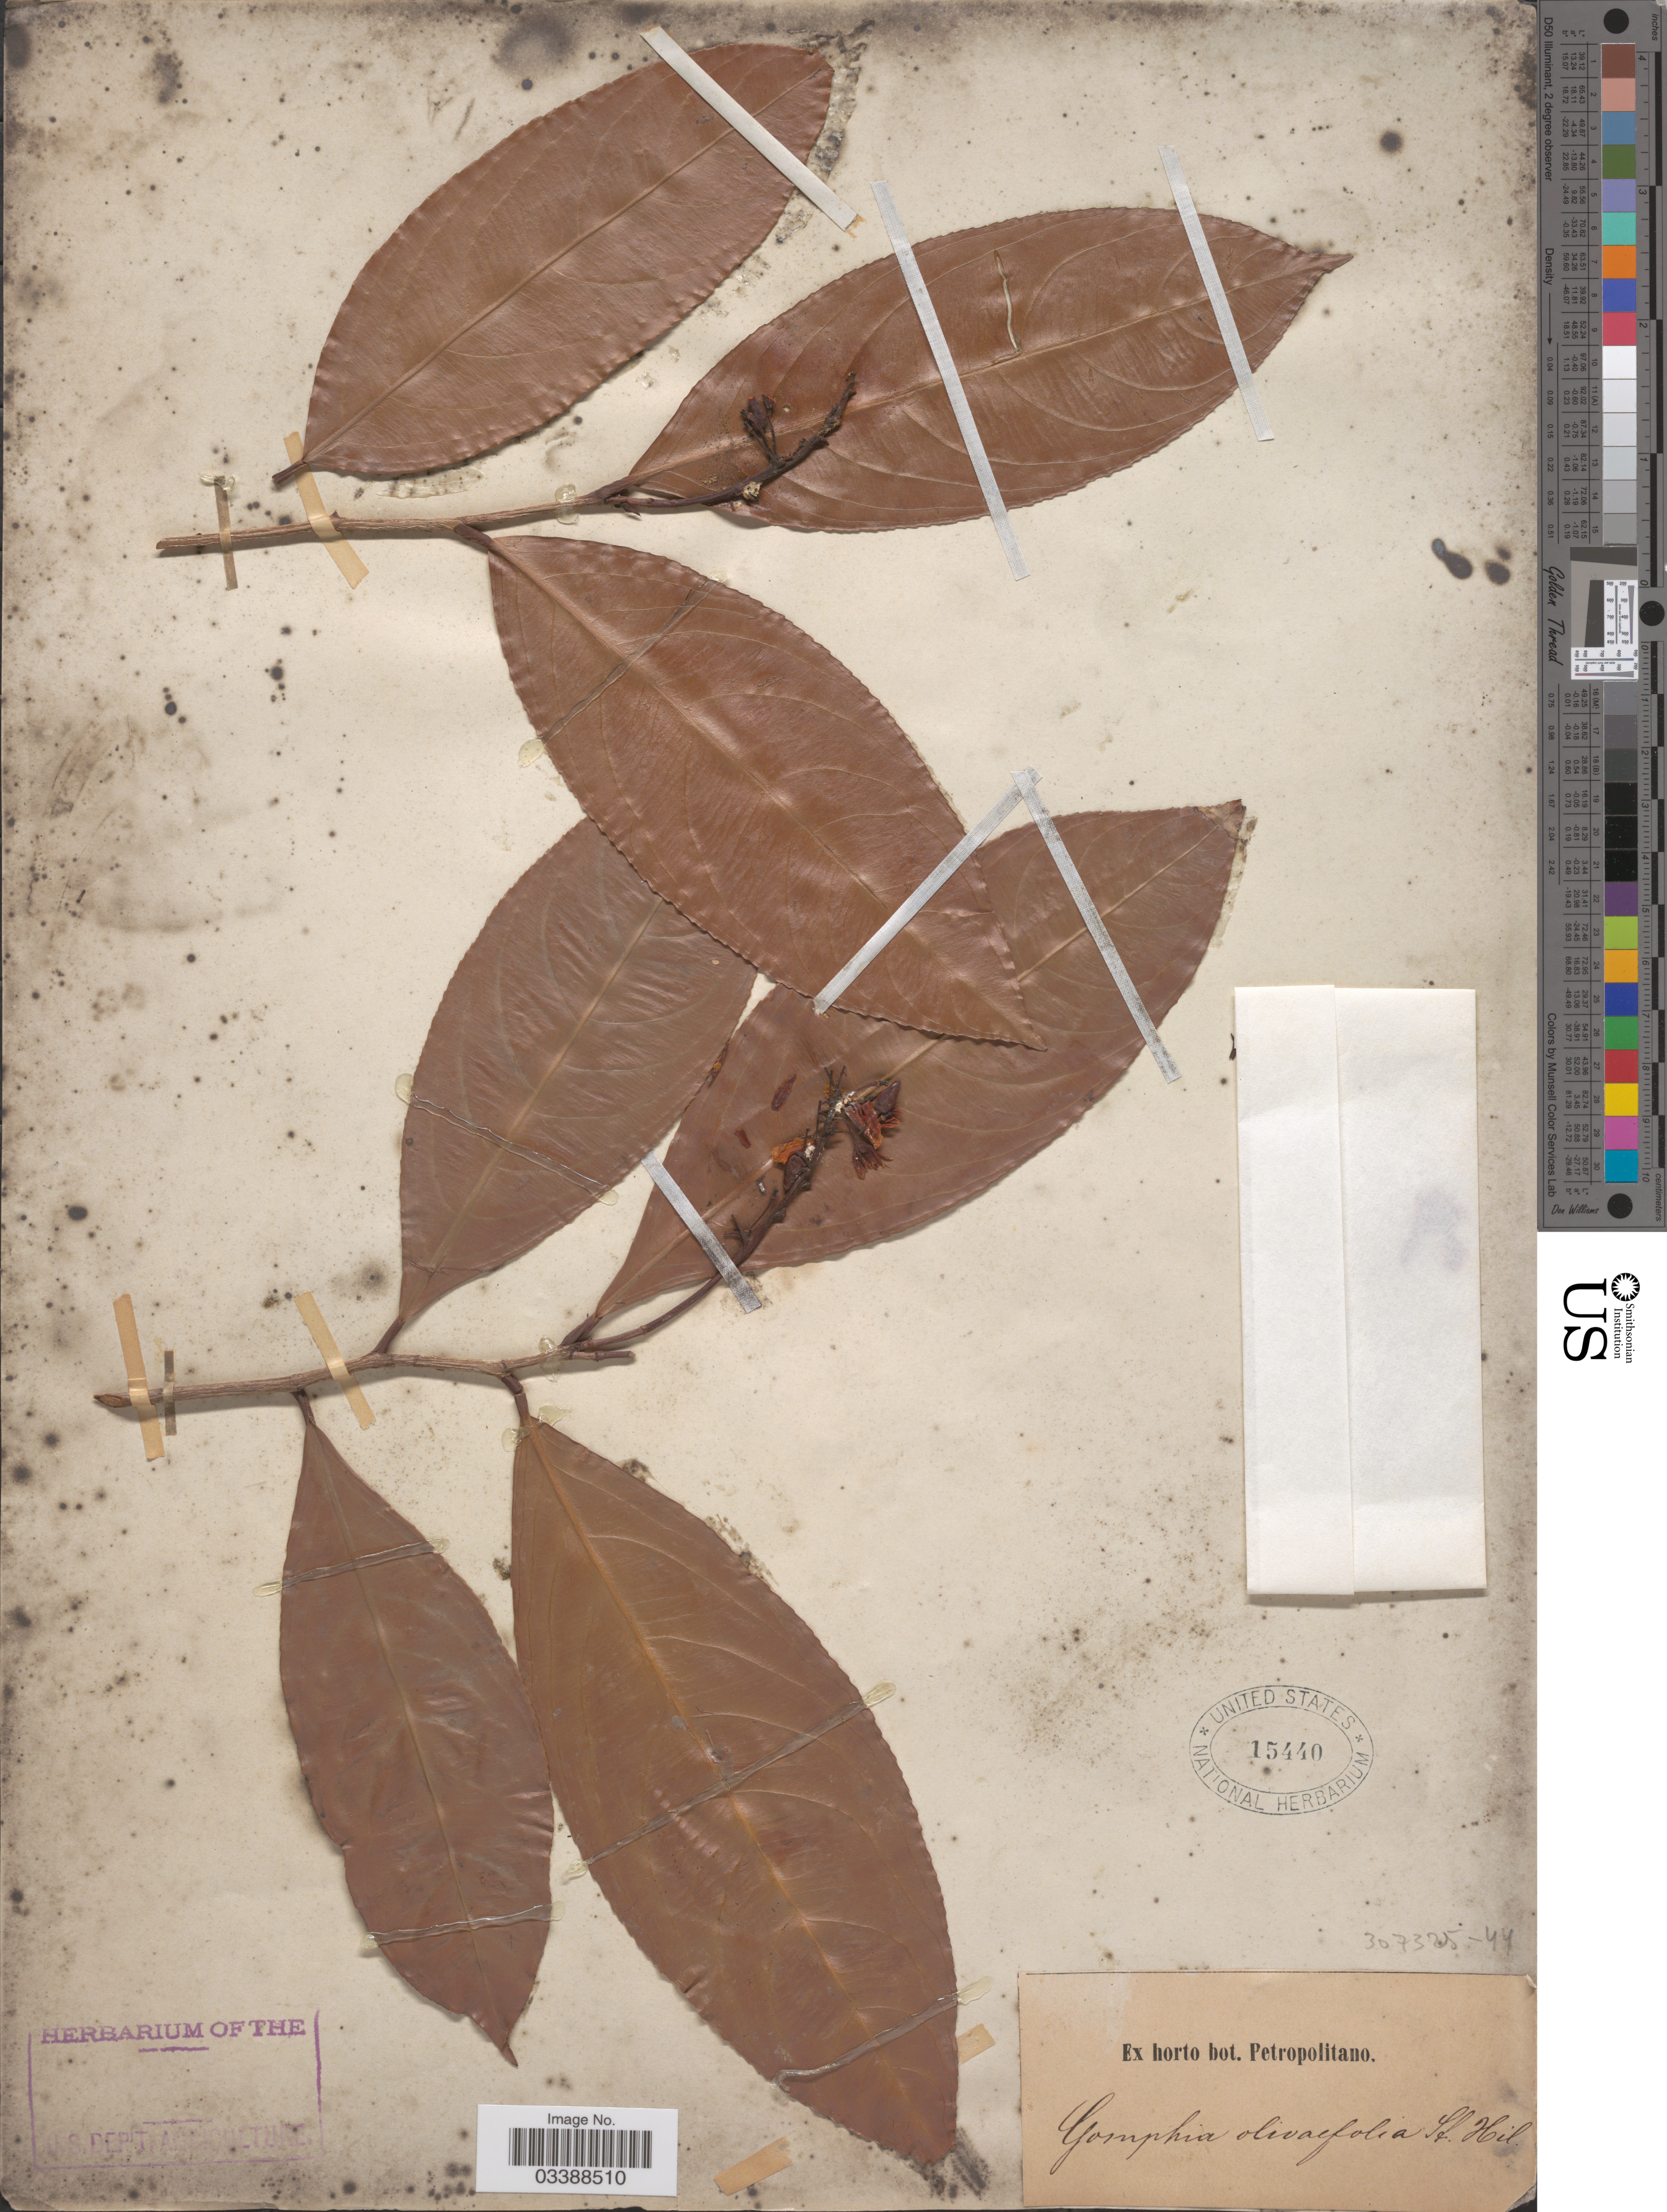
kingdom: Plantae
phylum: Tracheophyta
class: Magnoliopsida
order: Malpighiales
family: Ochnaceae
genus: Campylospermum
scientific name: Campylospermum sp.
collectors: ex Horto Bot. Petropolitano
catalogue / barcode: US 15440